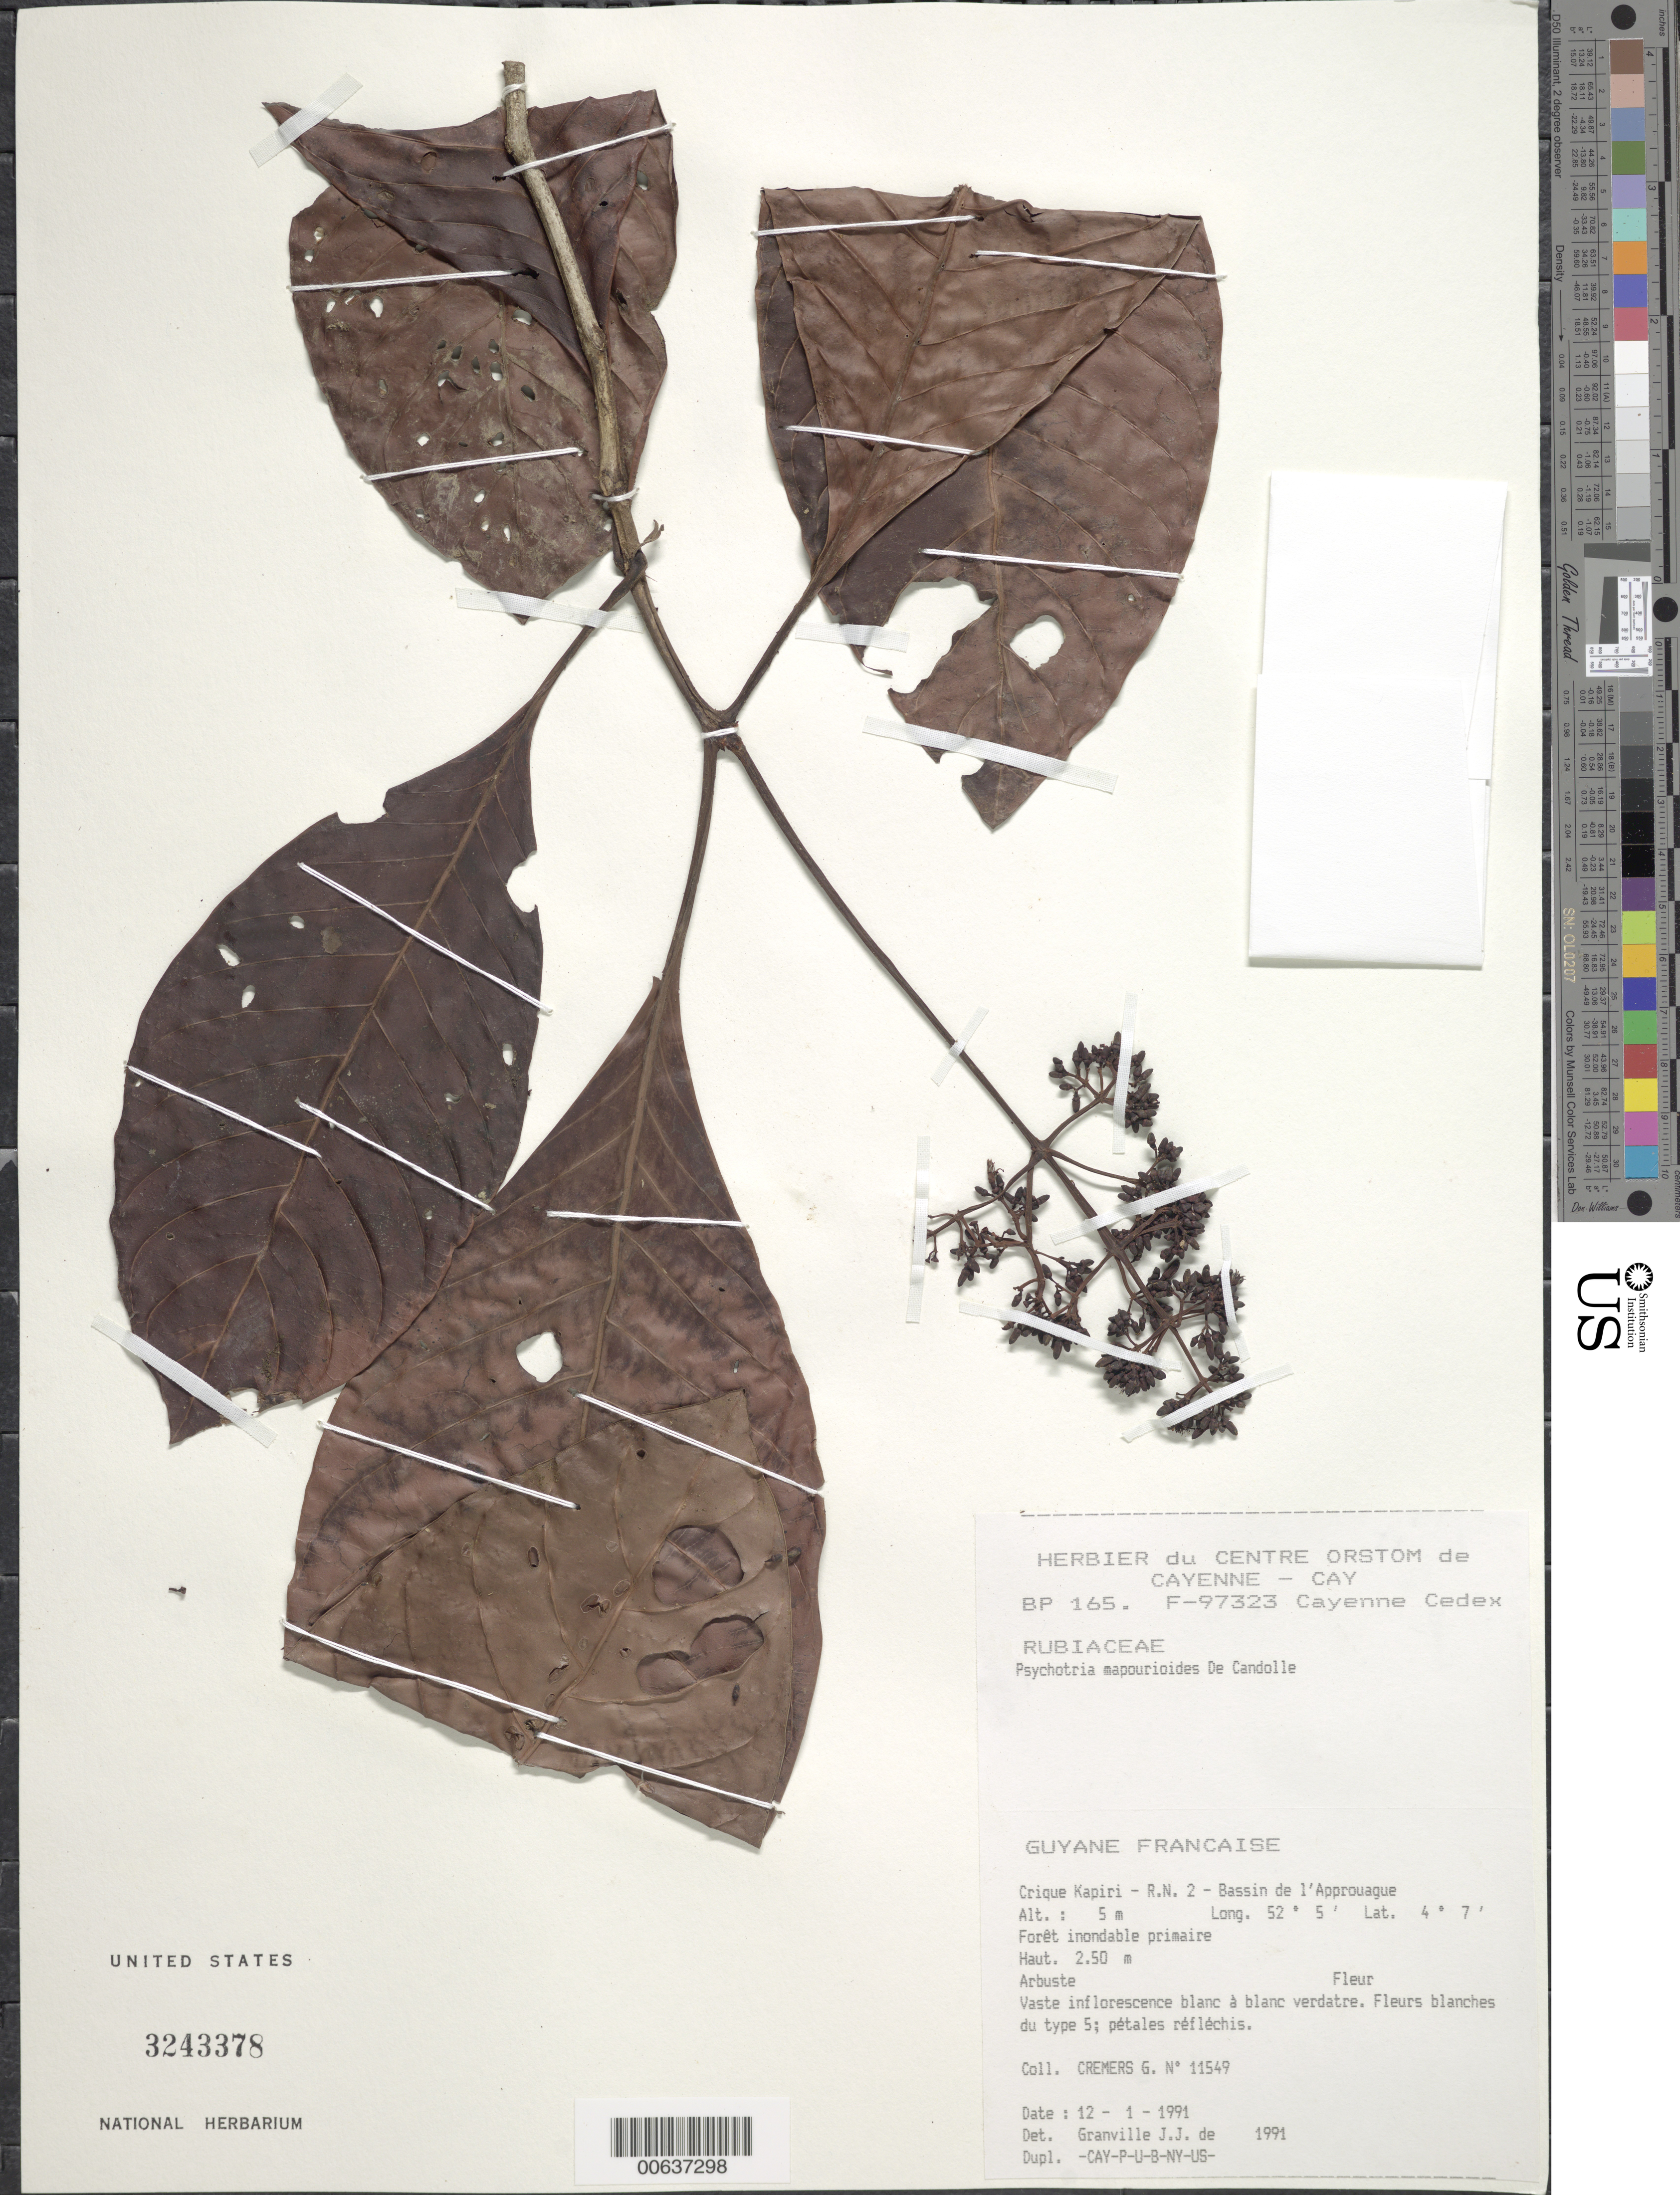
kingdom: Plantae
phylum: Tracheophyta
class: Magnoliopsida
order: Gentianales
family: Rubiaceae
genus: Psychotria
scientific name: Psychotria mapourioides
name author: DC.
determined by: Granville, J. J. de, (CAY), Institut de Recherche pour le Developpement (IRD) (FRENCH GUIANA)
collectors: G. Cremers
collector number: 11549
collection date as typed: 12-Jan-91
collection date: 1991-01-12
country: French Guiana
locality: Crique Kapiri, R.N. 2, Bassin de l'Approuague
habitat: Primary inundated forest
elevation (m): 5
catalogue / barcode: US 3243378